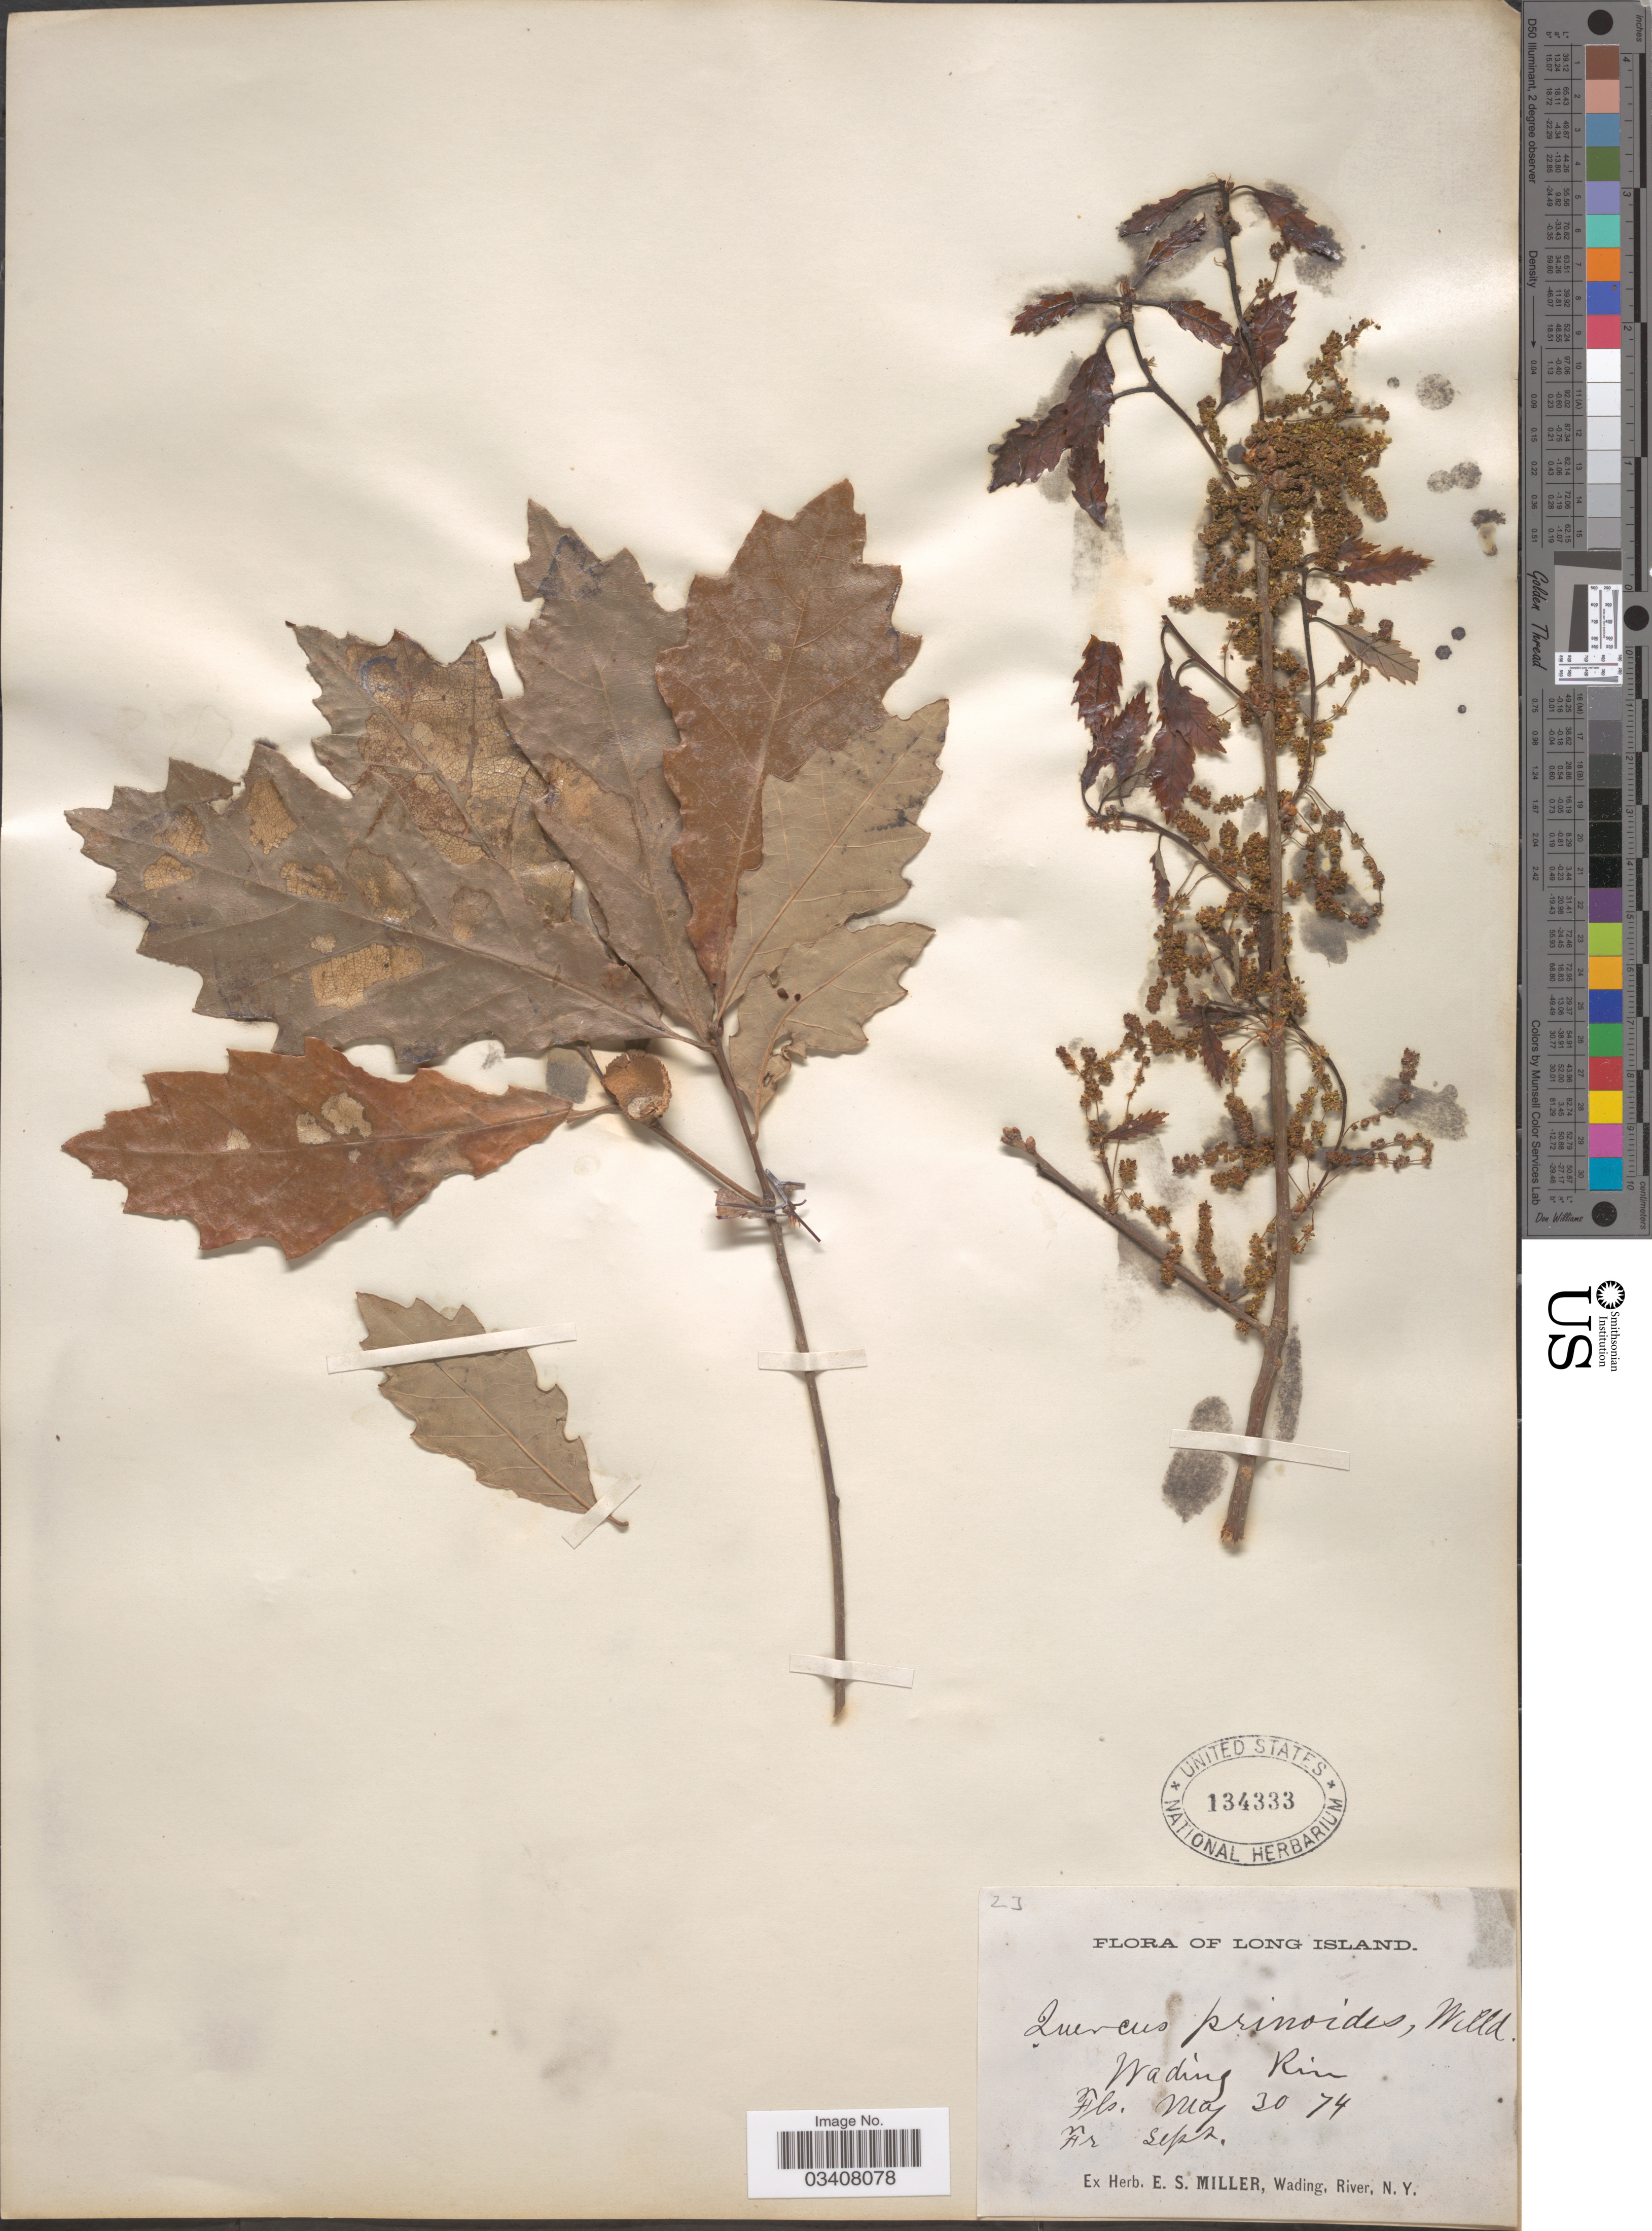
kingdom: Plantae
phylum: Tracheophyta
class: Magnoliopsida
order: Fagales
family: Fagaceae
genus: Quercus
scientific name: Quercus prinoides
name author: Willd.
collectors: ex herb. E. S. Miller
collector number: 23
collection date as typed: Transcribed d/m/y: 30/5/74 to /9/74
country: United States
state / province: New York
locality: Long Island, Wading River.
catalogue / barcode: US 134333